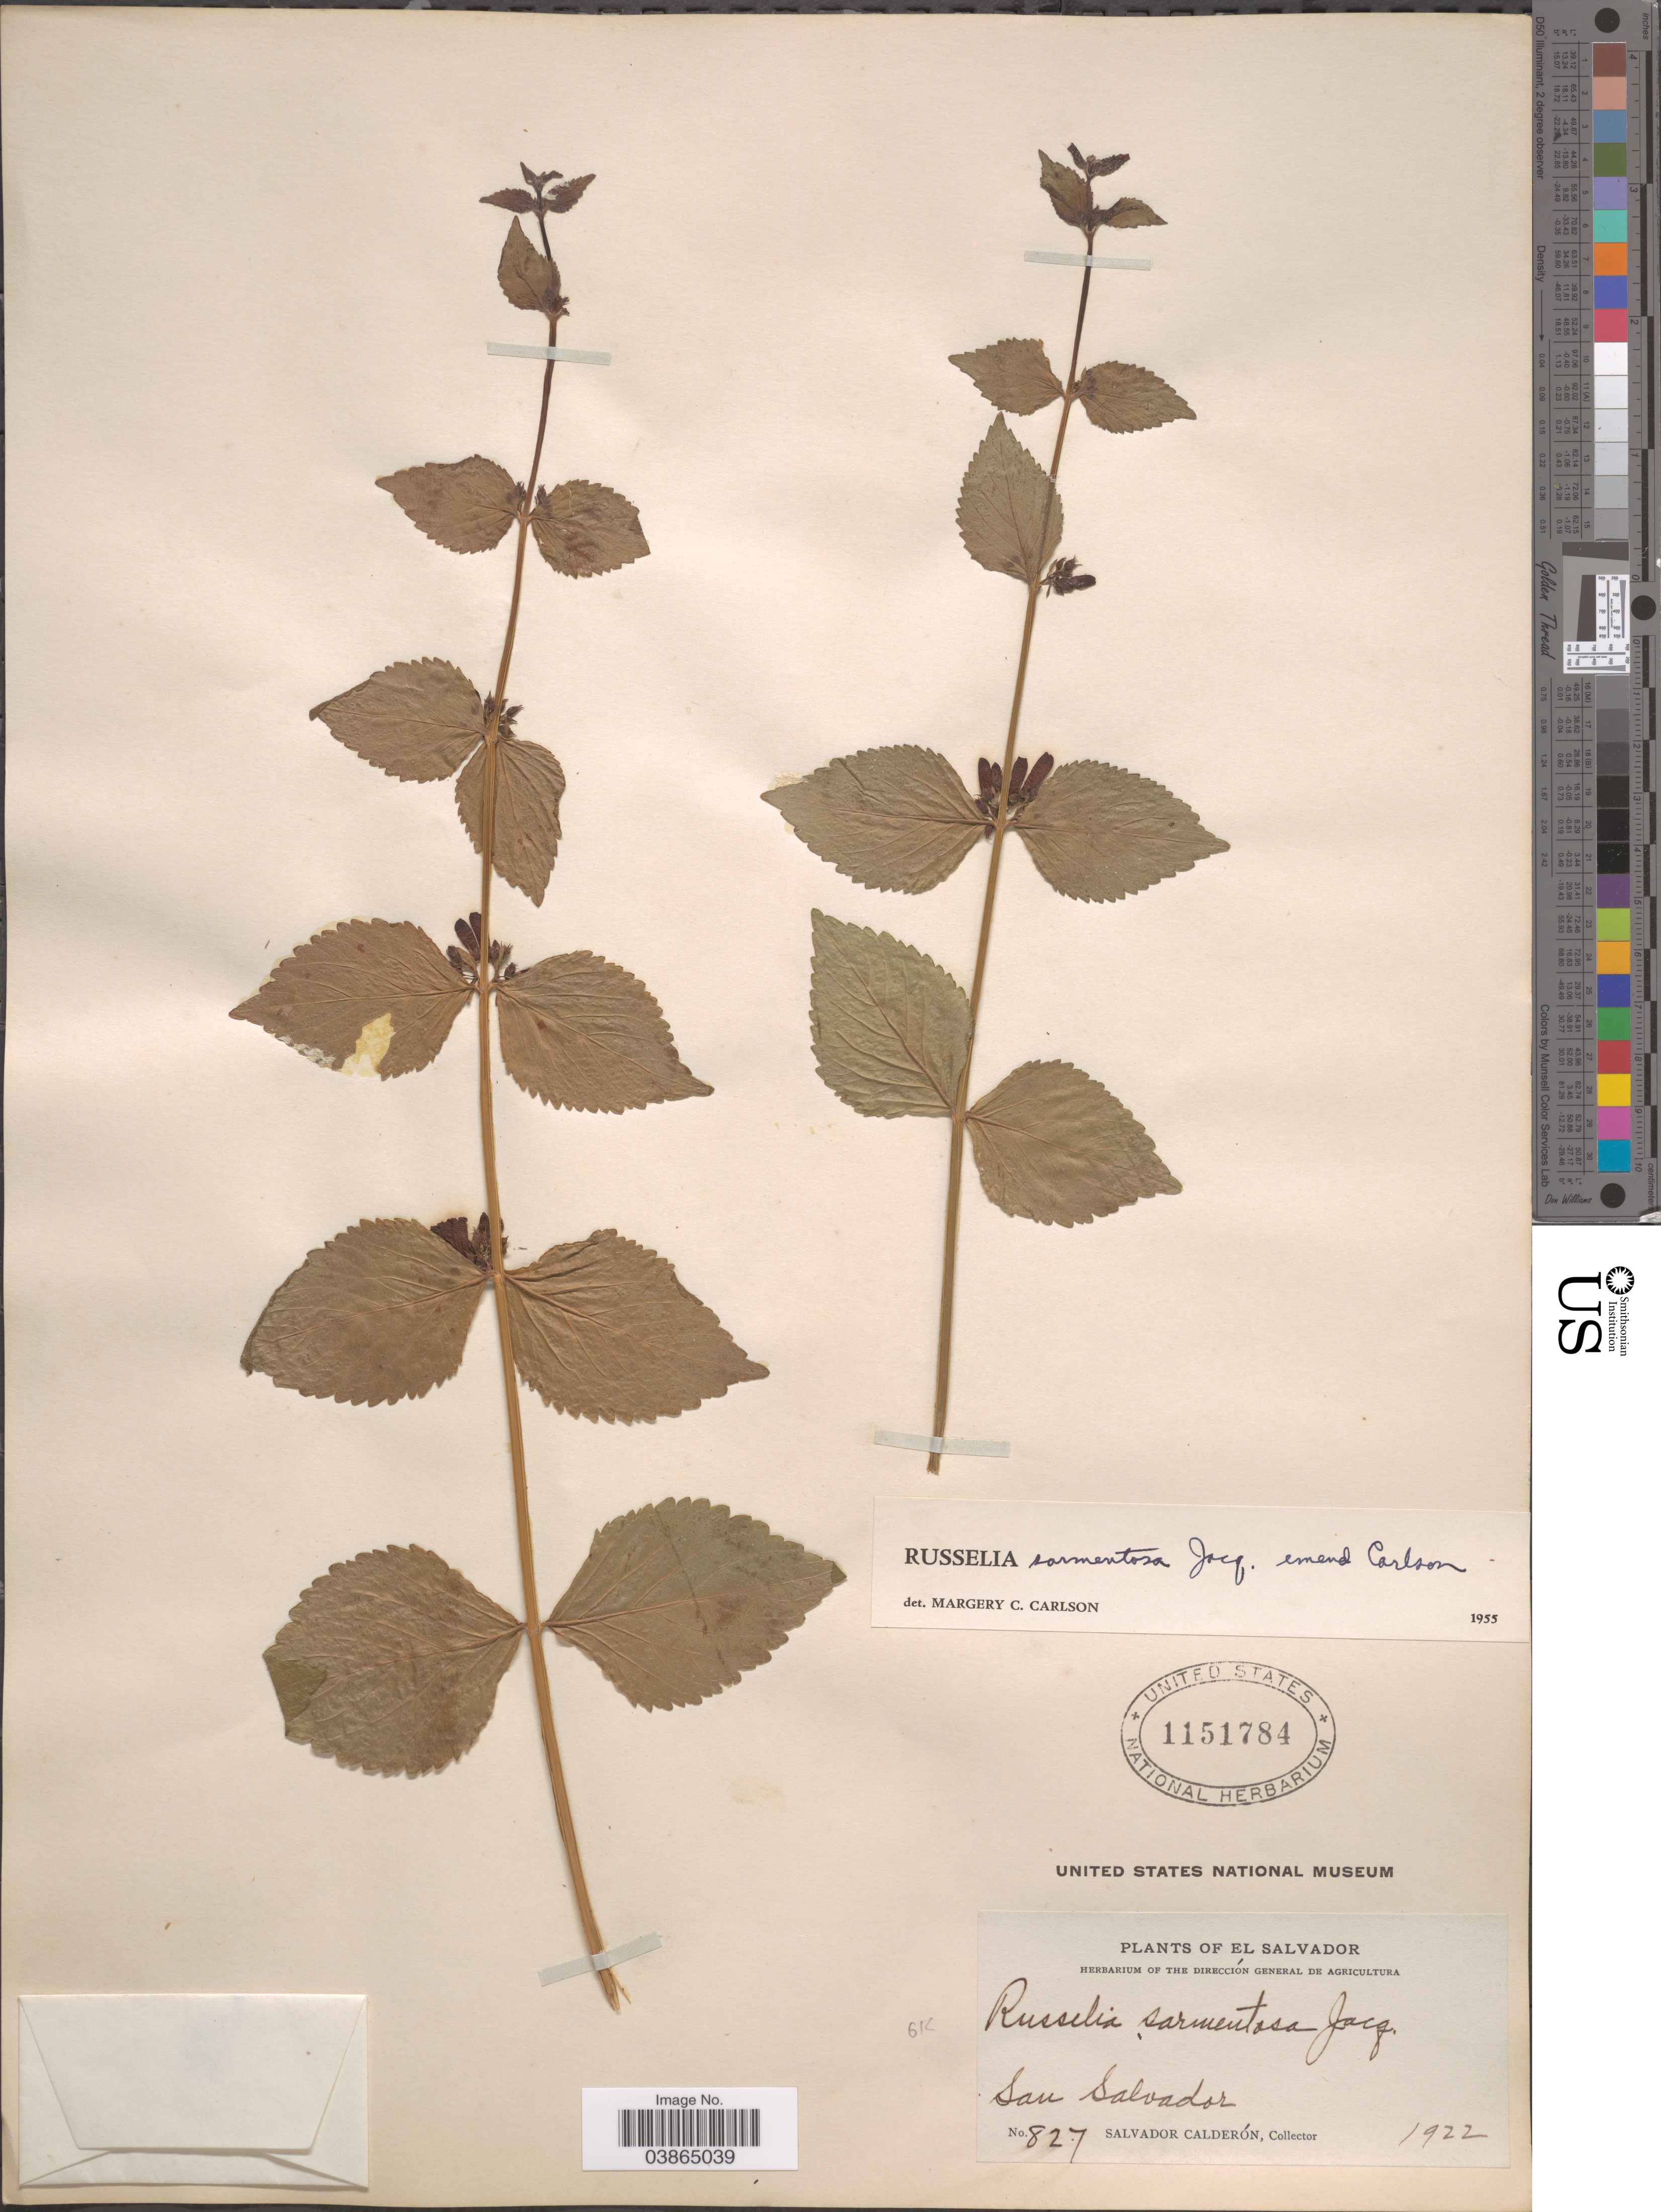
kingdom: Plantae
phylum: Tracheophyta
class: Magnoliopsida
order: Lamiales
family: Plantaginaceae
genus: Russelia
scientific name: Russelia sarmentosa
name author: Jacq.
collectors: S. Calderón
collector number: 827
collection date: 1922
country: El Salvador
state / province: San Salvador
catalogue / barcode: US 1151784